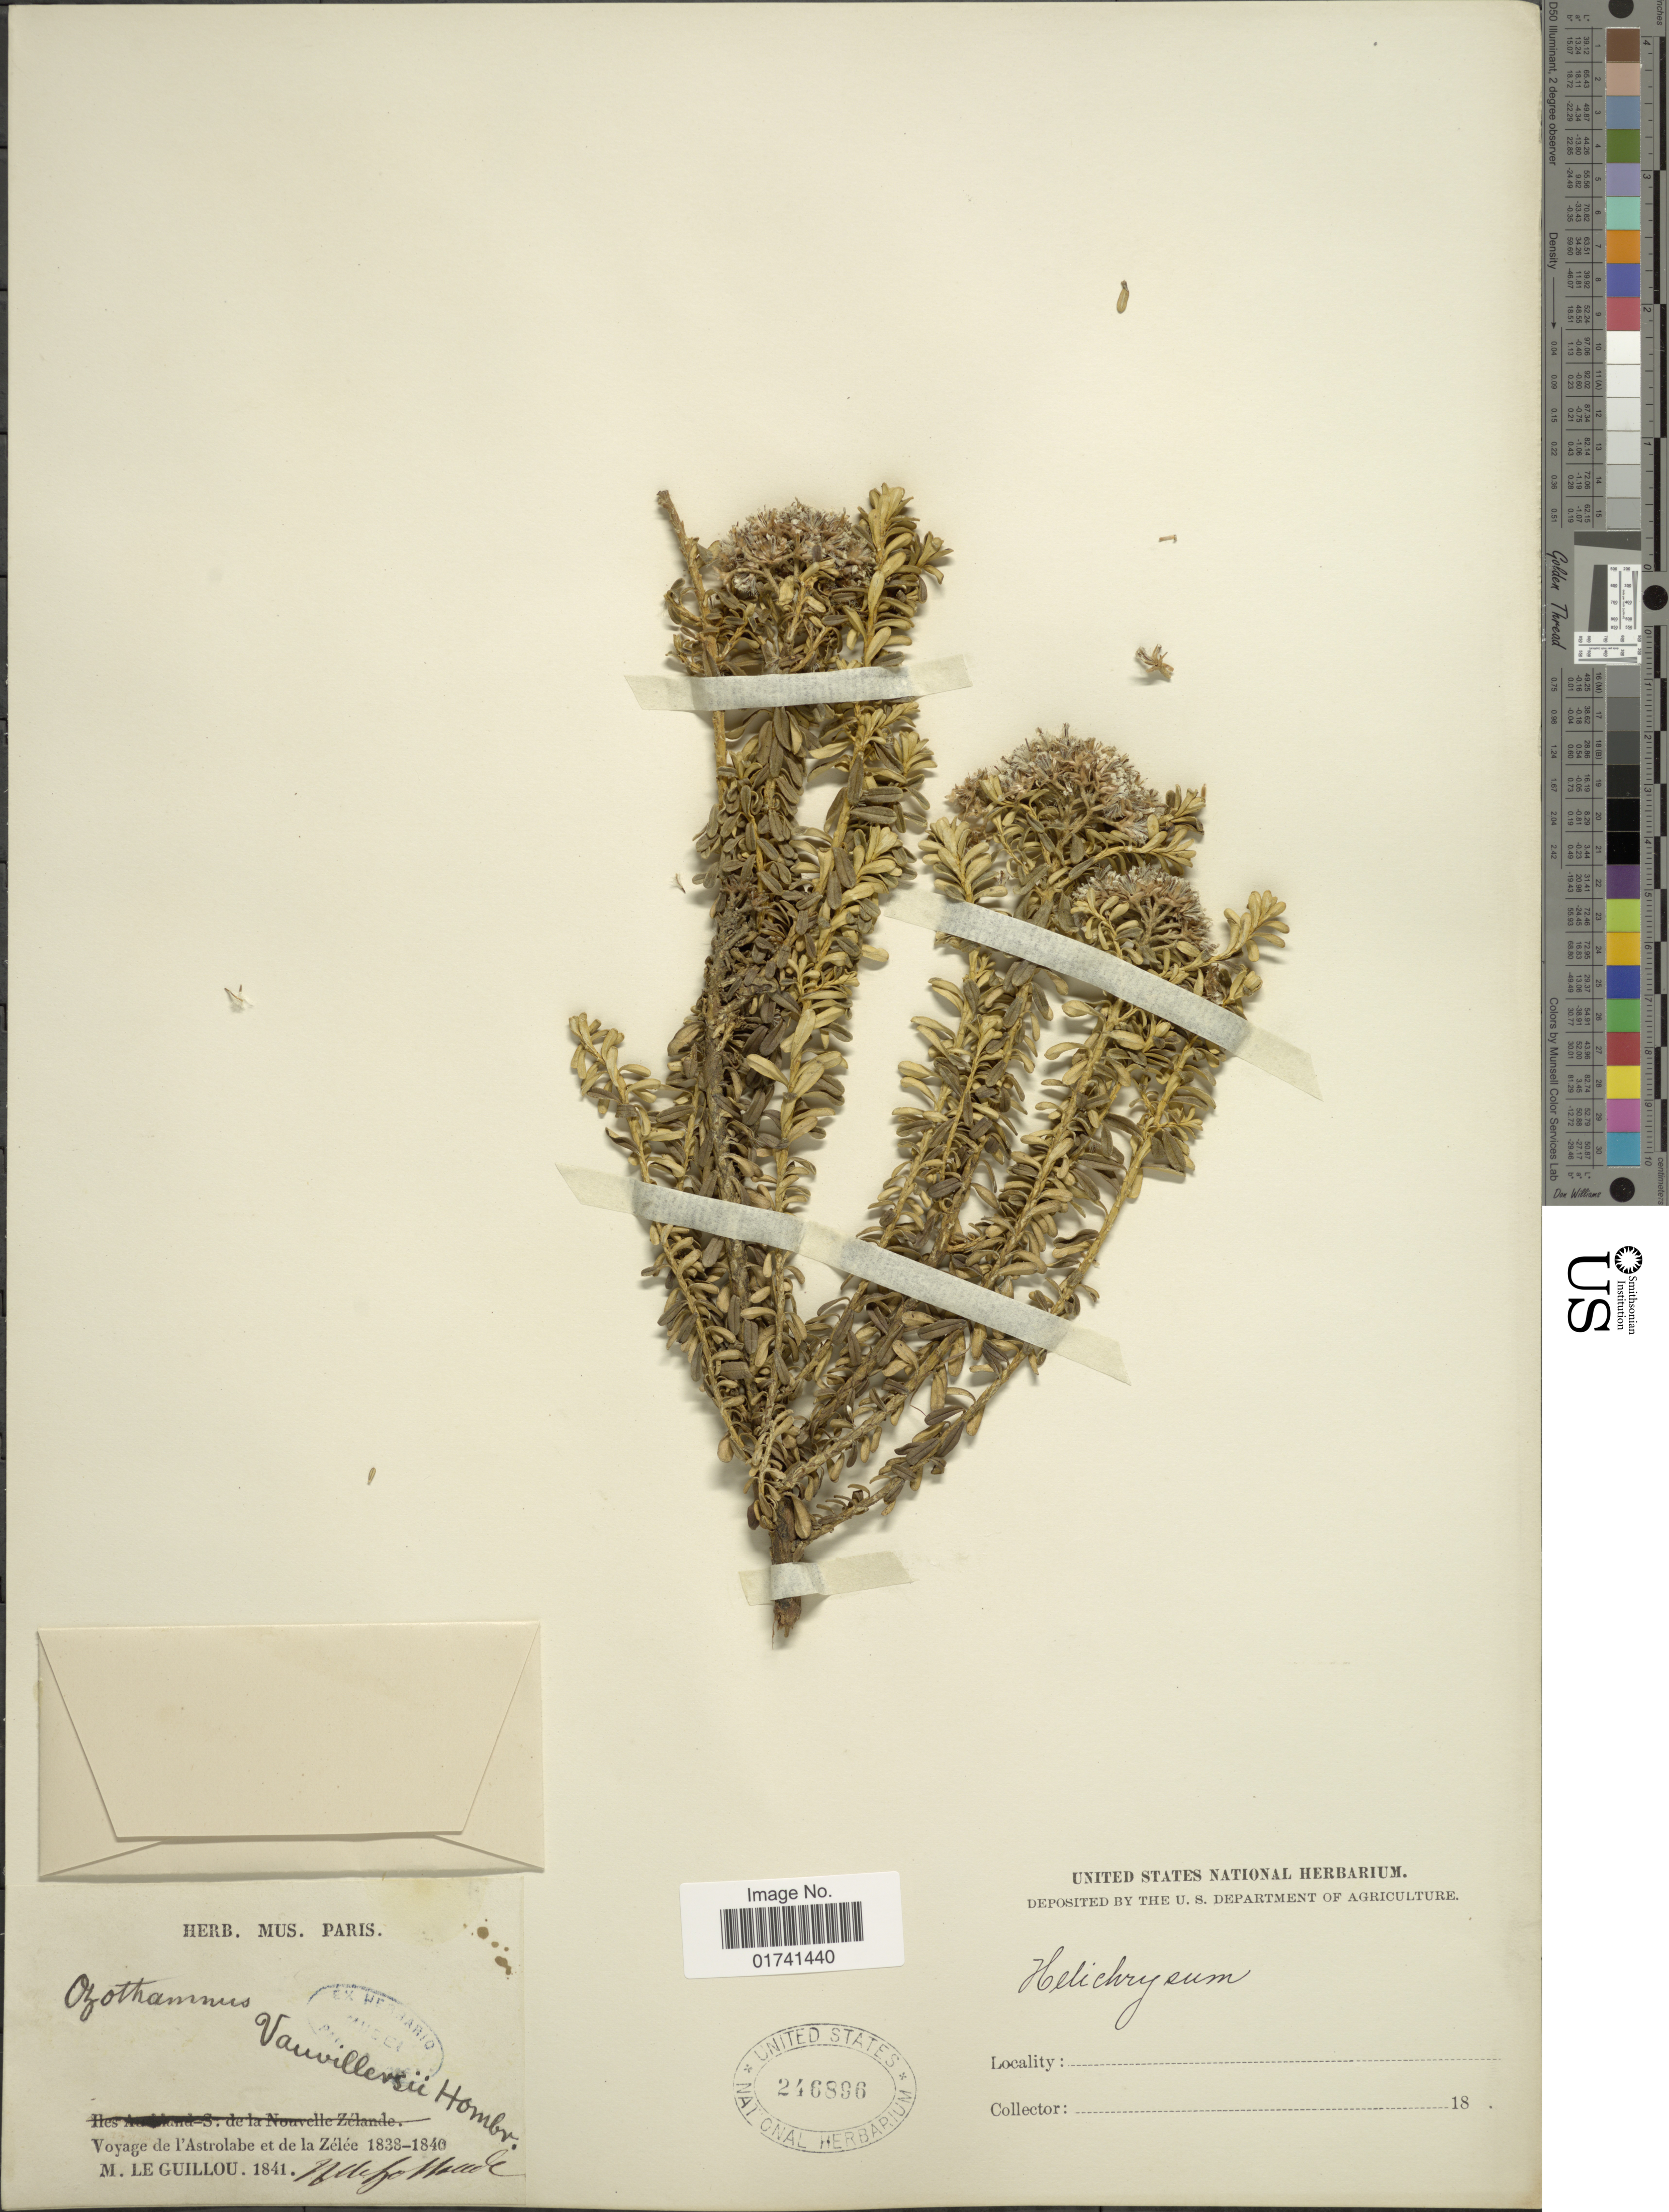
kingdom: Plantae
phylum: Tracheophyta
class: Magnoliopsida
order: Asterales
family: Asteraceae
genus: Cassinia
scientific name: Cassinia vauvilliersii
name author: Hook. f.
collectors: M. Le Goullou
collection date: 1841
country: Antarctica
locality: Voyage de l'Astrolabe et de la Zelee. [unsure placement]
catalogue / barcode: US 246896